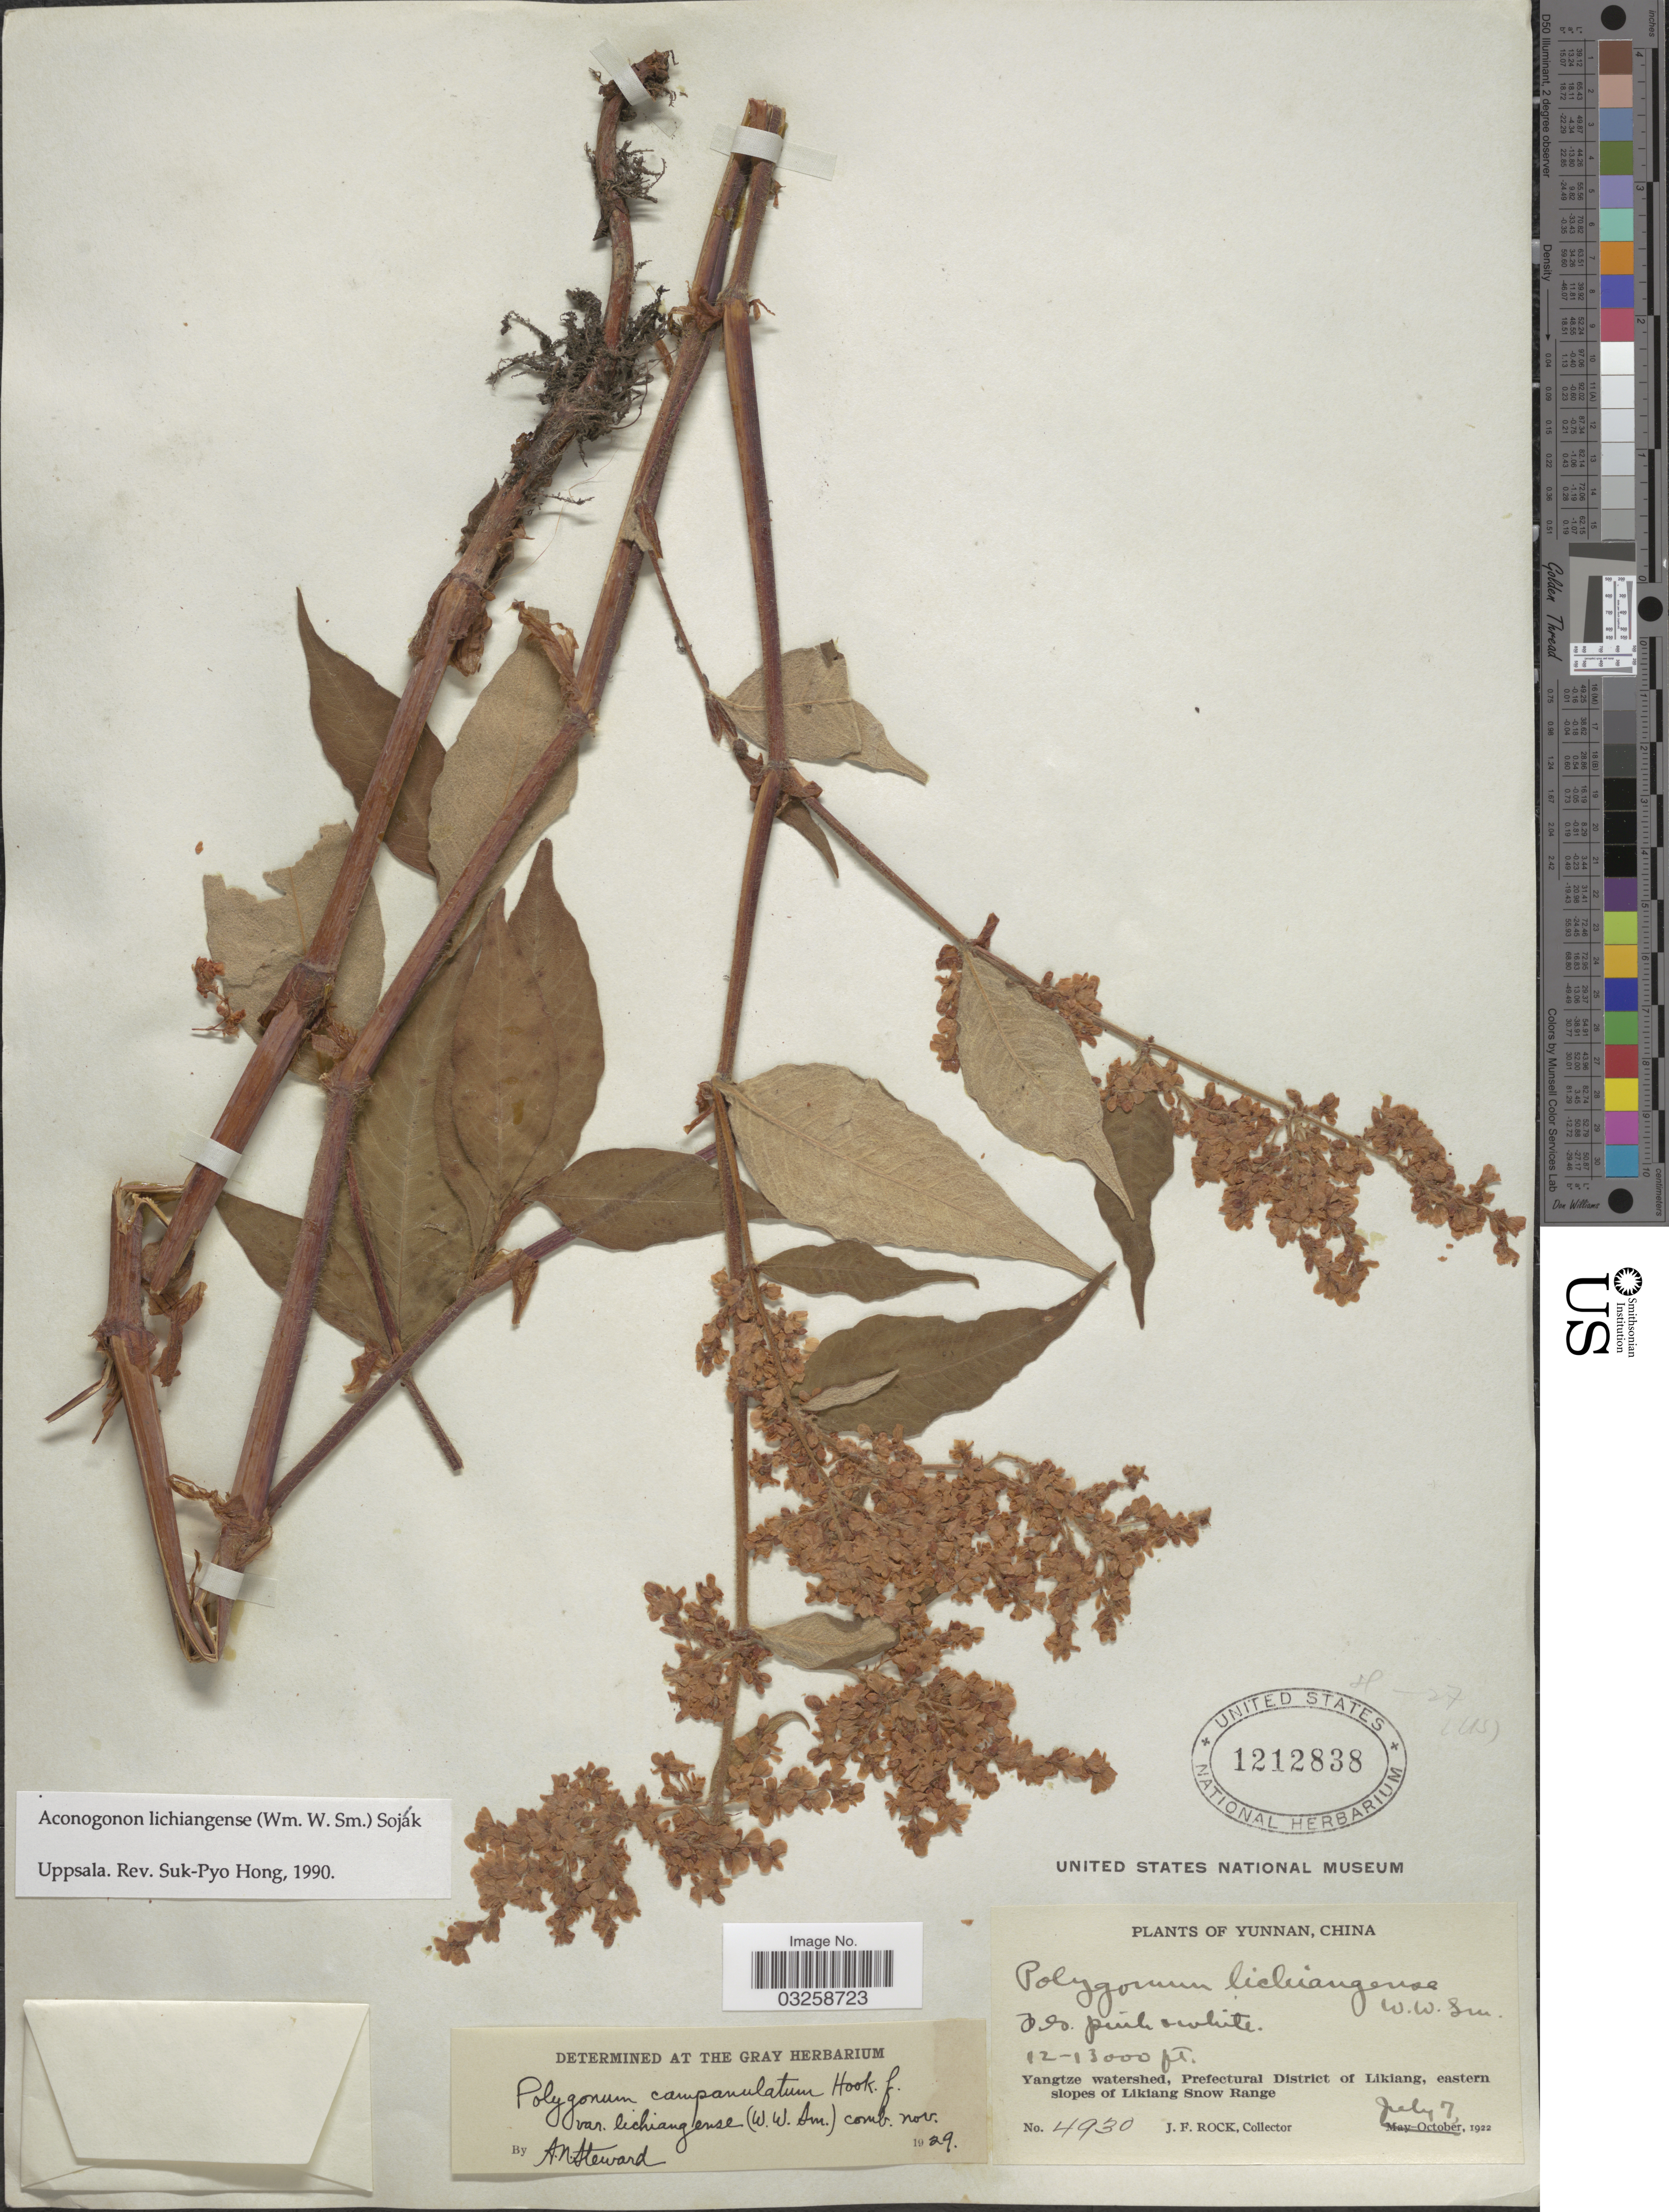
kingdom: Plantae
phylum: Tracheophyta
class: Magnoliopsida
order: Caryophyllales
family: Polygonaceae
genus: Koenigia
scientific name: Koenigia lichiangensis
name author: (W.W. Sm.) T.M. Schust. & Reveal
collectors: J. Rock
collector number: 4930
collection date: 1922-07-07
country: China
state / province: Yunnan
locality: Yangtze watershed, Prefectural District of Likiang, eastern slopes of Likiang Snow Range.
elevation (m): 3658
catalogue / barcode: US 1212838